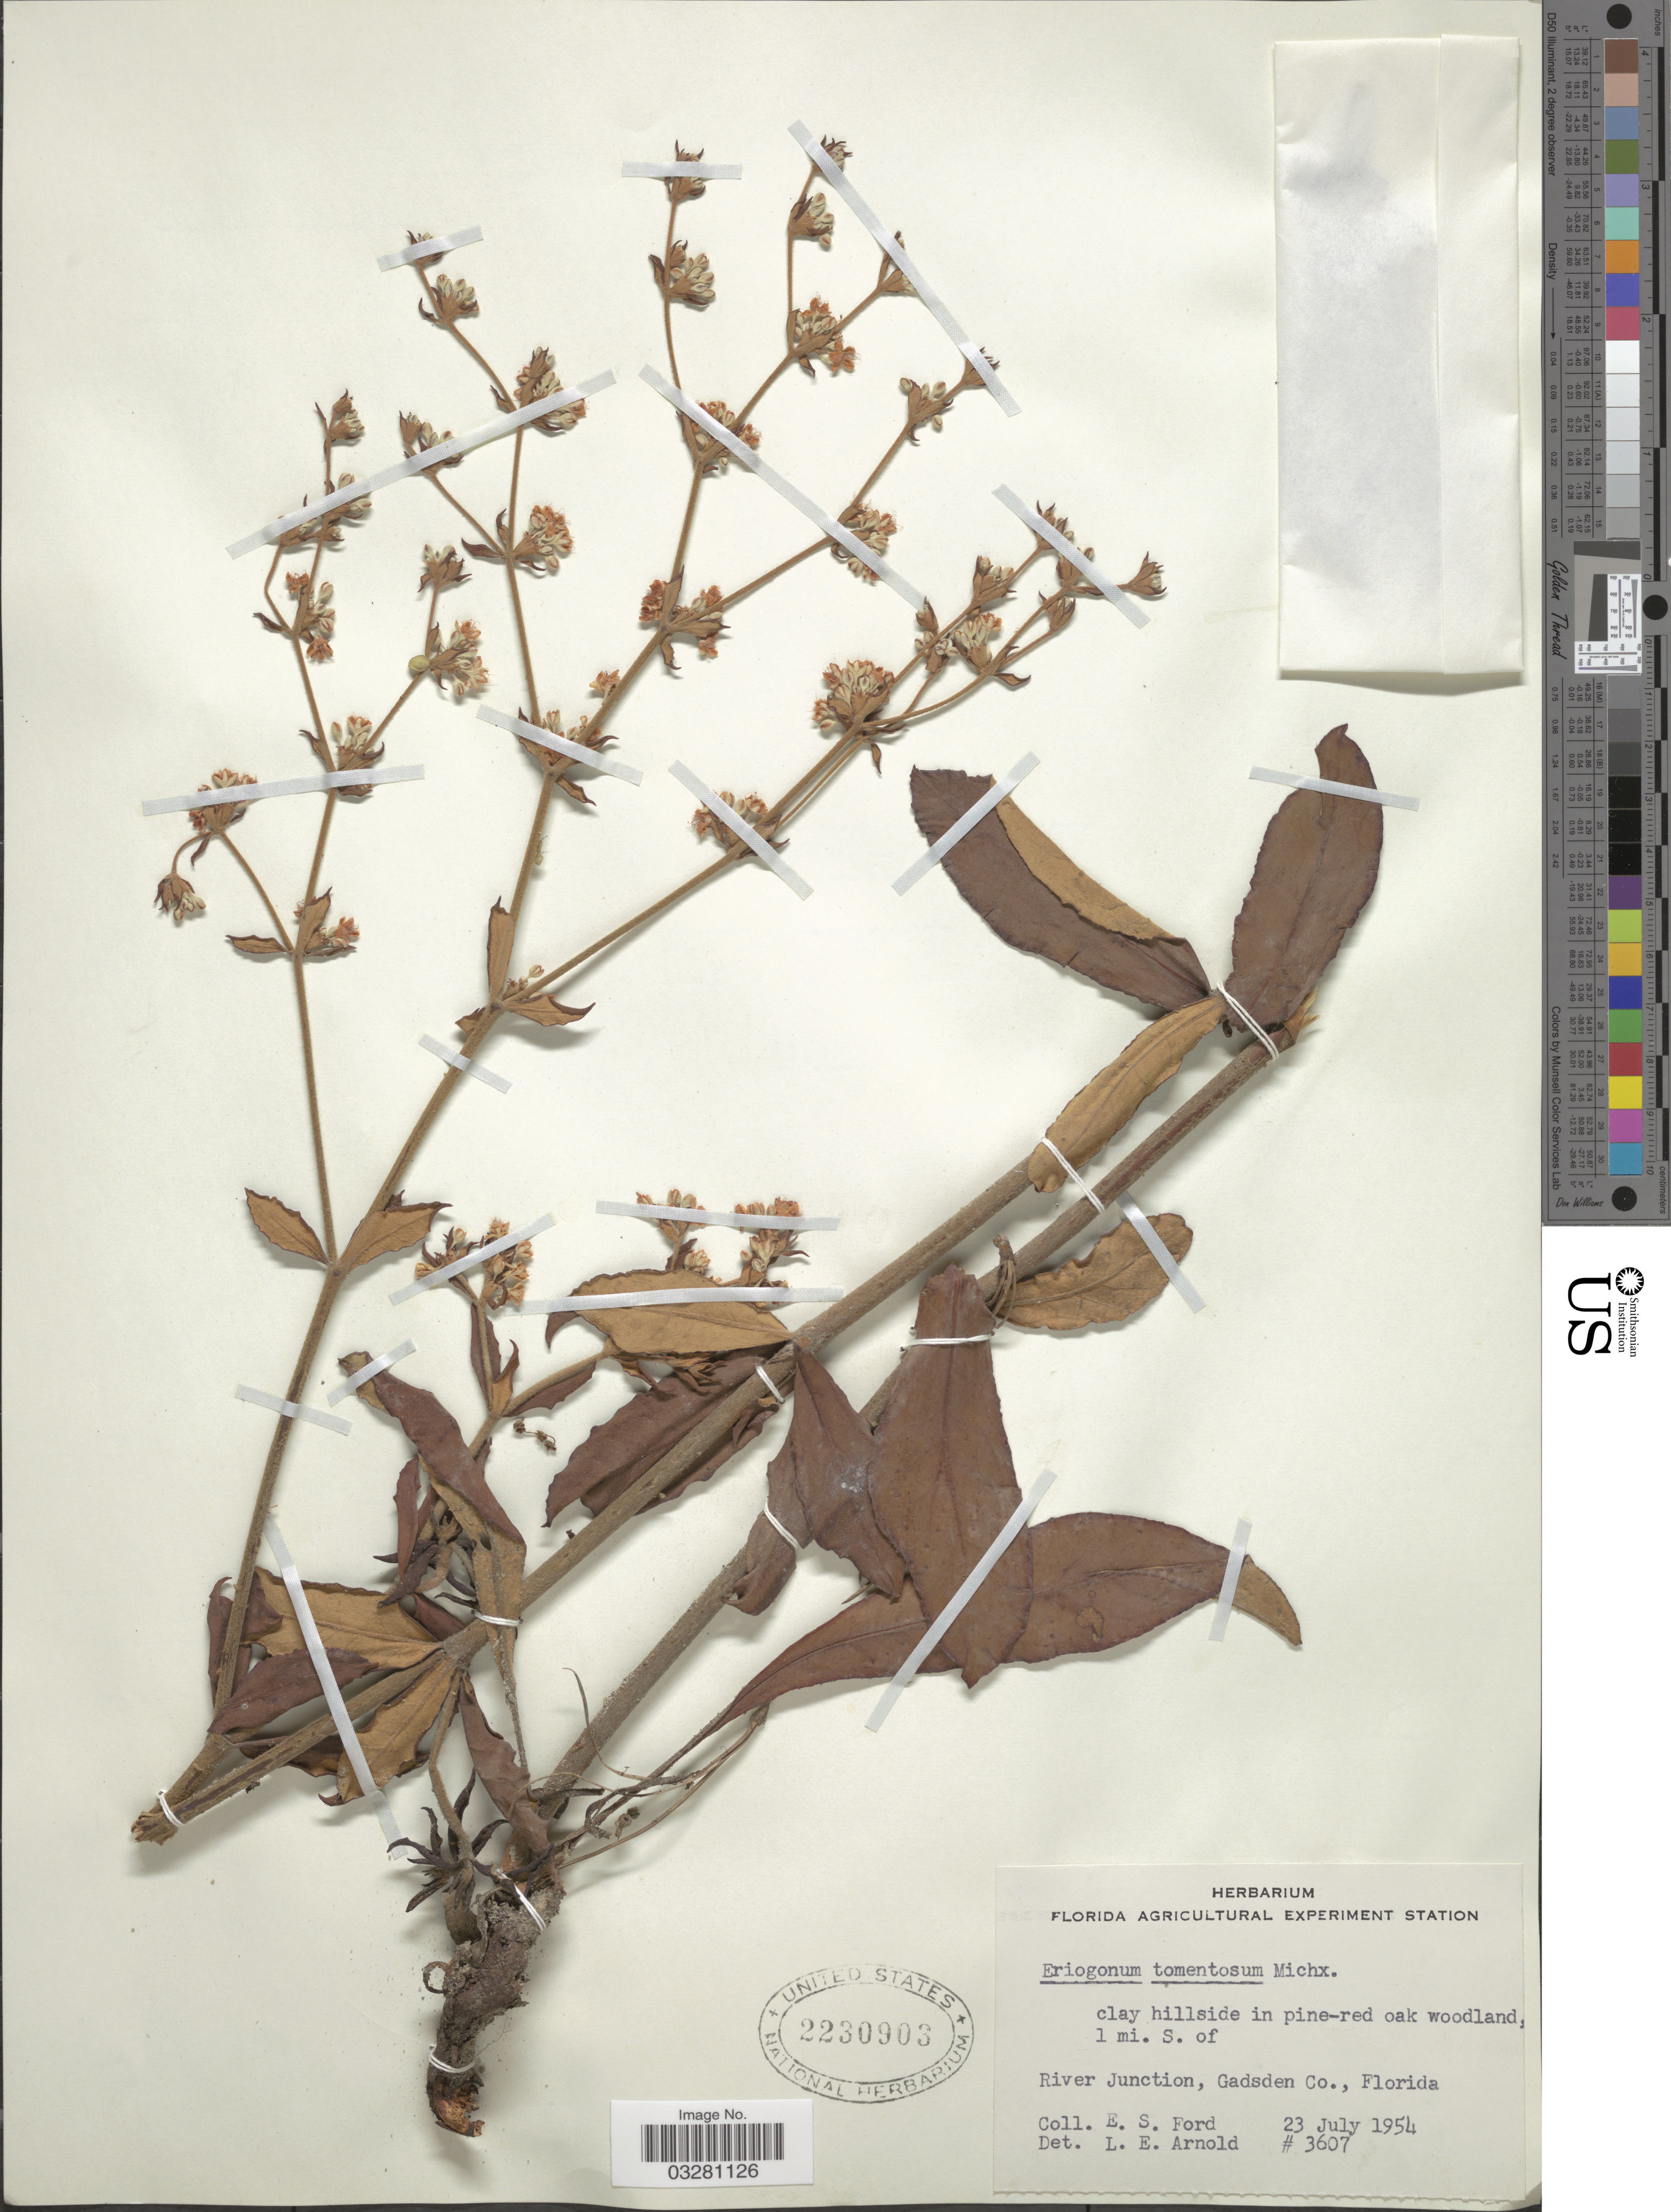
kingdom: Plantae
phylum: Tracheophyta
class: Magnoliopsida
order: Caryophyllales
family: Polygonaceae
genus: Eriogonum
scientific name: Eriogonum tomentosum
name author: Michx.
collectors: E. Ford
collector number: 3607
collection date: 1954-07-23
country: United States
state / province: Florida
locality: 1 mi. S. of River Junction, Gadsden Co.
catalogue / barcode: US 2230903